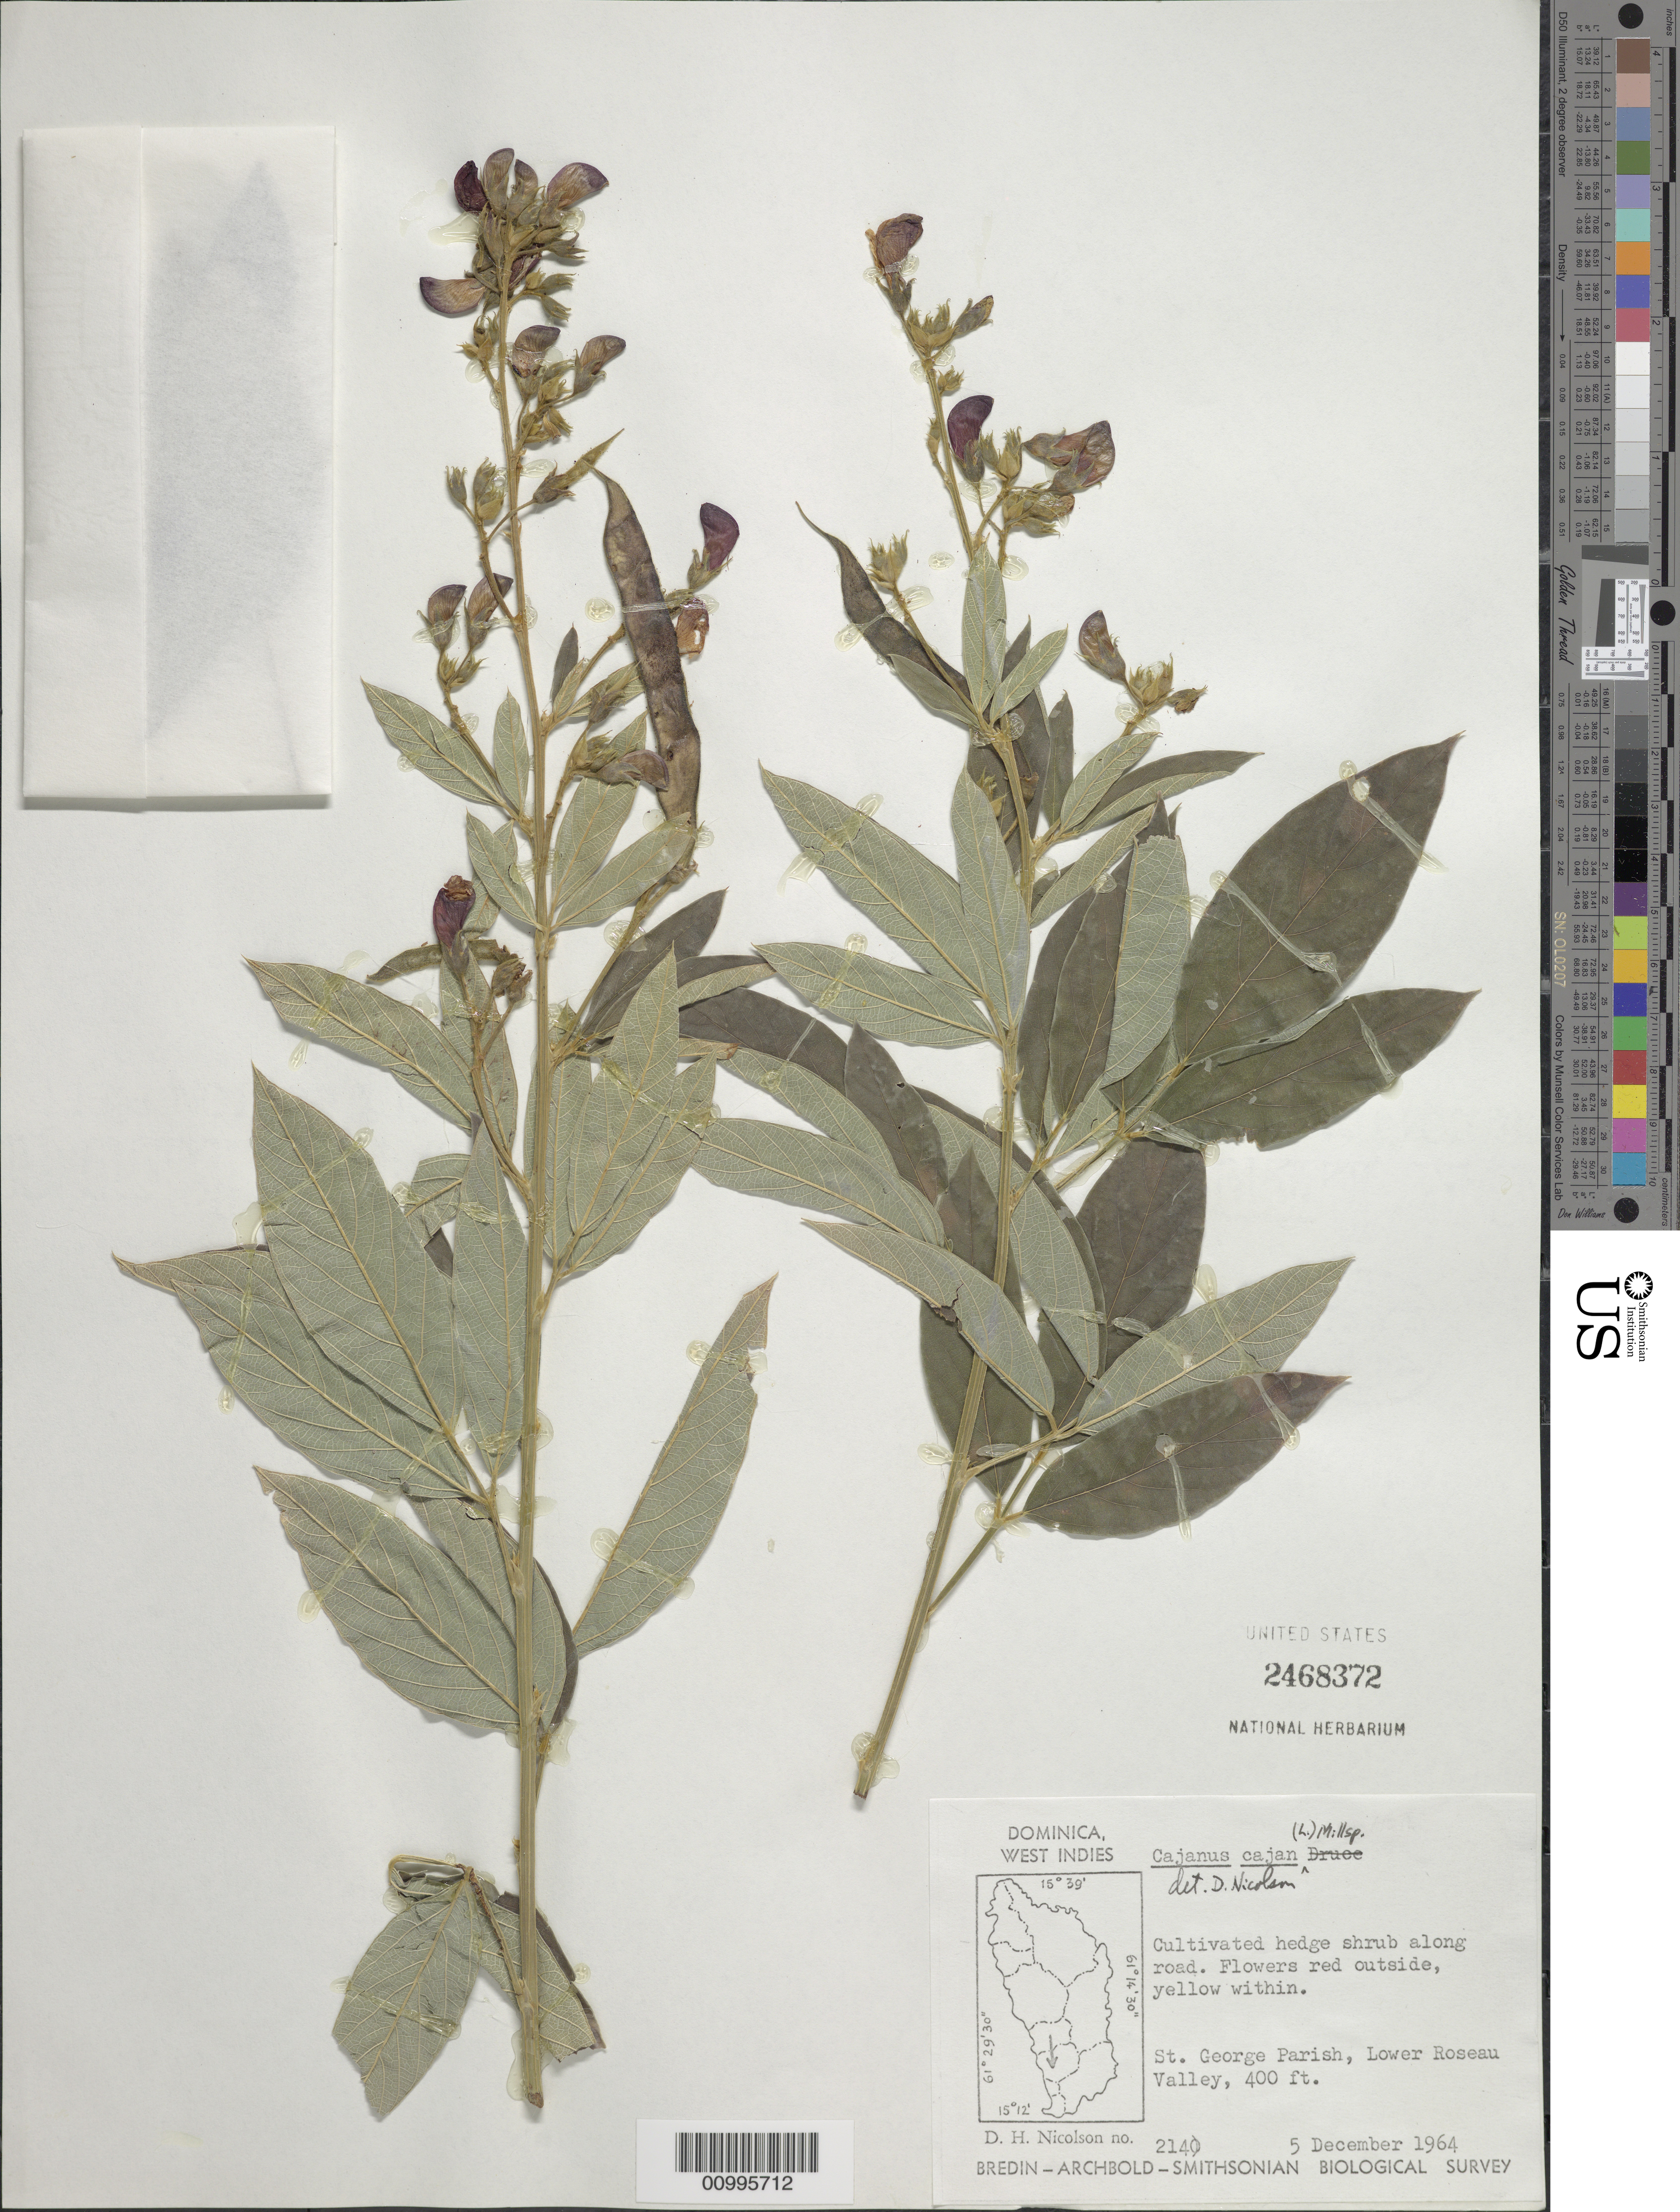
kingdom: Plantae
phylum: Tracheophyta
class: Magnoliopsida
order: Fabales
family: Fabaceae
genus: Cajanus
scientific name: Cajanus cajan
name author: (L.) Huth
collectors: D. H. Nicolson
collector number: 2140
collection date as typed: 05 Dec 1964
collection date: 1964-12-05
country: Dominica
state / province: St. George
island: Dominica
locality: Lower Roseau Valley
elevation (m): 122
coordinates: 0 N, 0 E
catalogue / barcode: US 2468372